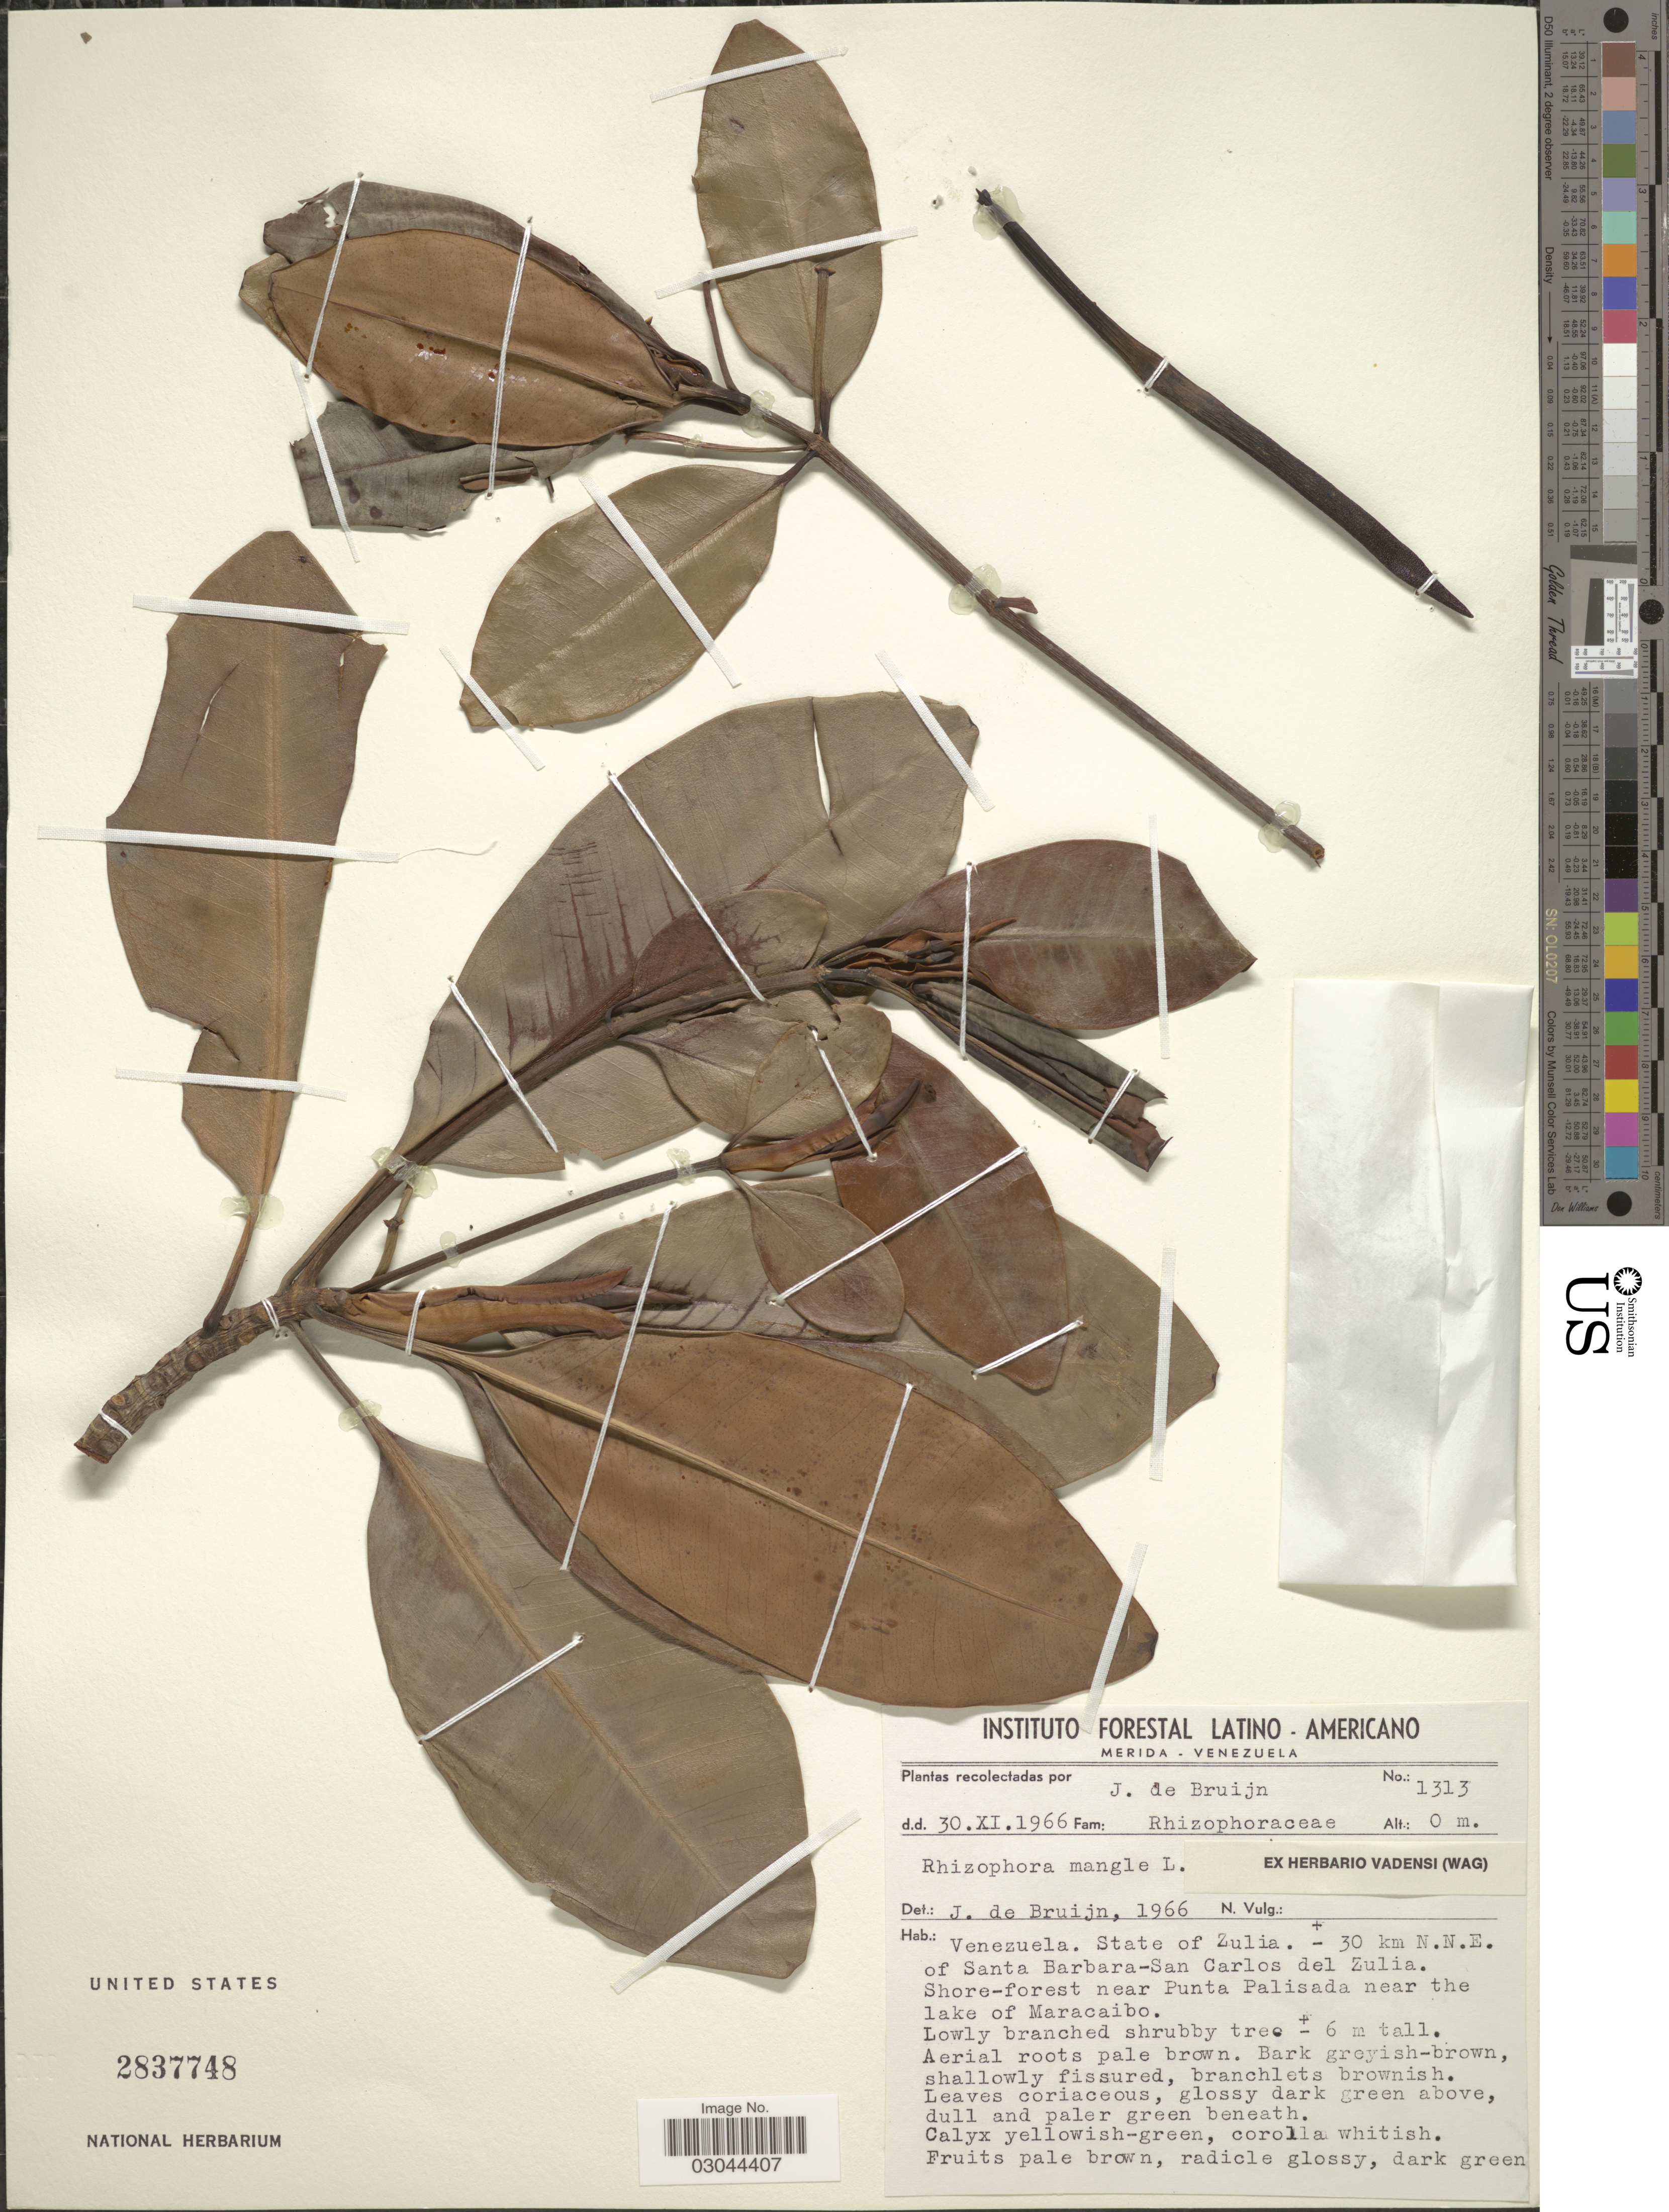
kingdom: Plantae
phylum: Tracheophyta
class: Magnoliopsida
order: Malpighiales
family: Rhizophoraceae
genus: Rhizophora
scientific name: Rhizophora mangle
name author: L.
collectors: J. Bruijn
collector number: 1313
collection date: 1966-11-30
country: Venezuela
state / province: Zulia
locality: State of Zulia. ± 30 km N. N. E. of Santa Barbara-San Carlos del Zulia. Shore-forest near Punta Palisada near the lake of Maracaibo.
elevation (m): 0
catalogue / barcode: US 2837748